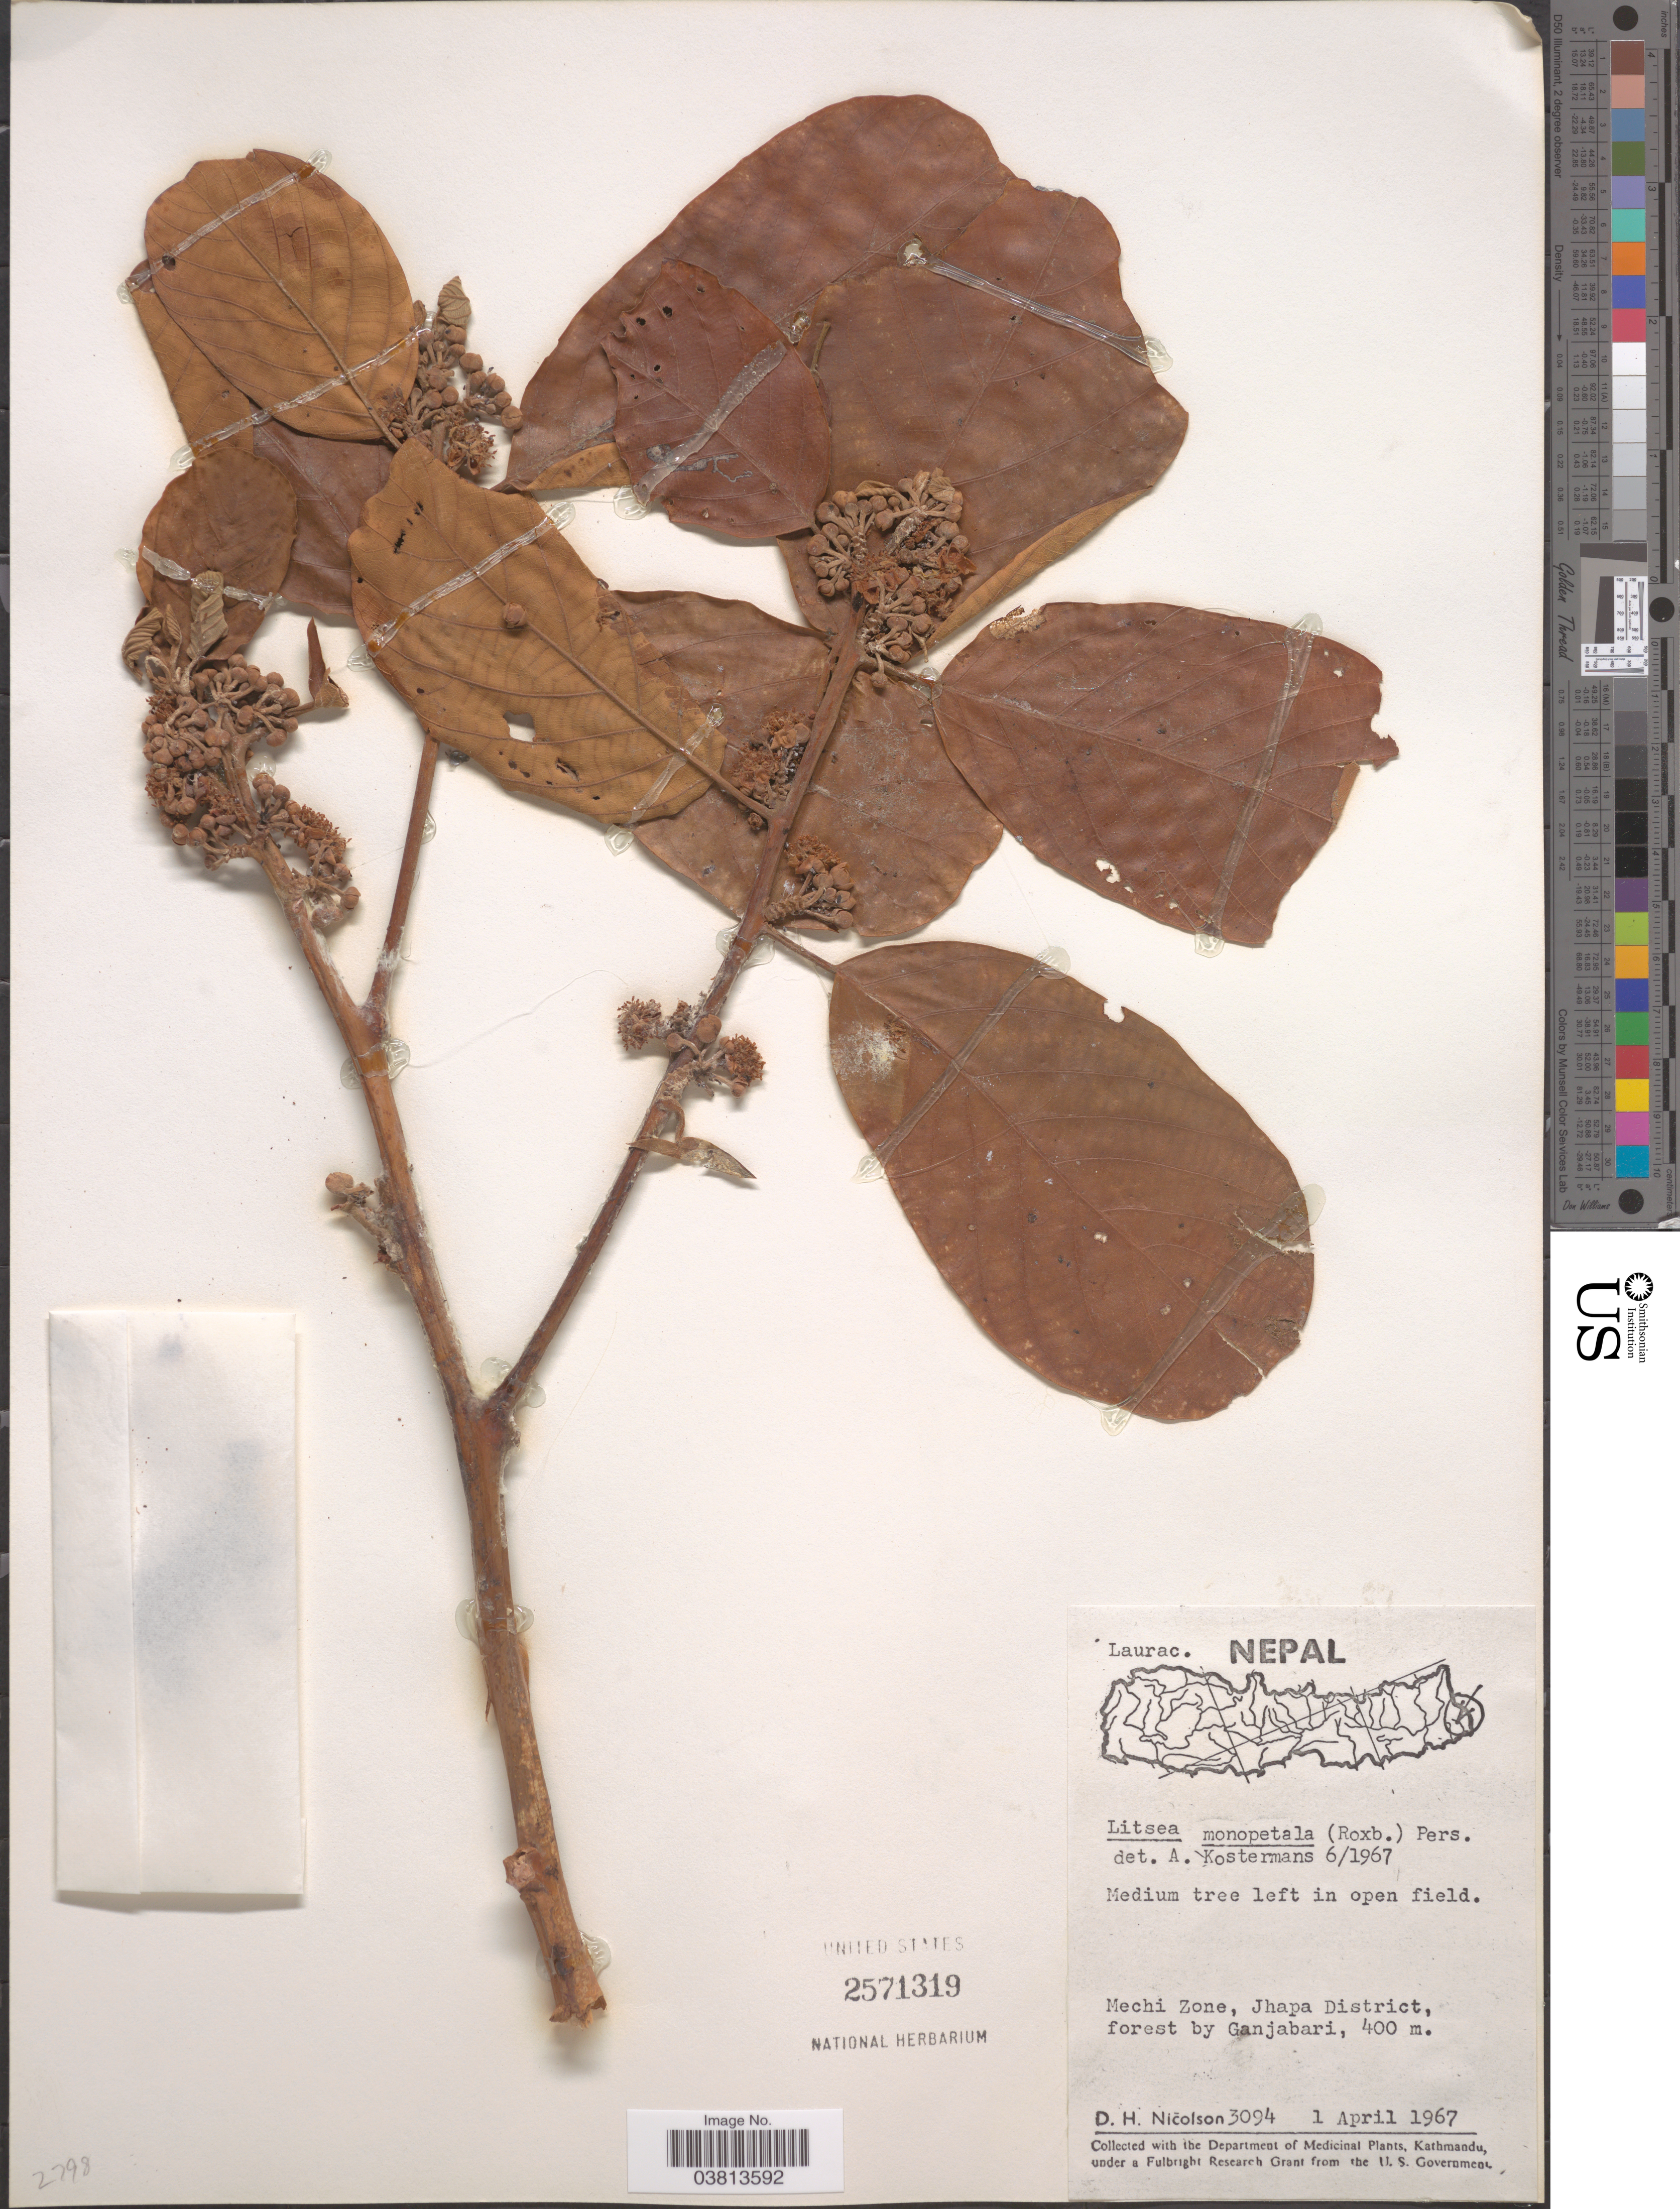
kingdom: Plantae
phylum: Tracheophyta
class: Magnoliopsida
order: Laurales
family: Lauraceae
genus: Litsea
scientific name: Litsea monopetala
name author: (Roxb.) Pers.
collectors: D. H. Nicolson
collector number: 3094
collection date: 1967-04-01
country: Nepal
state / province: Mechi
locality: Mechi Zone, Jhapa District, forest by Ganjabari.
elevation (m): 400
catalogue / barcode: US 2571319